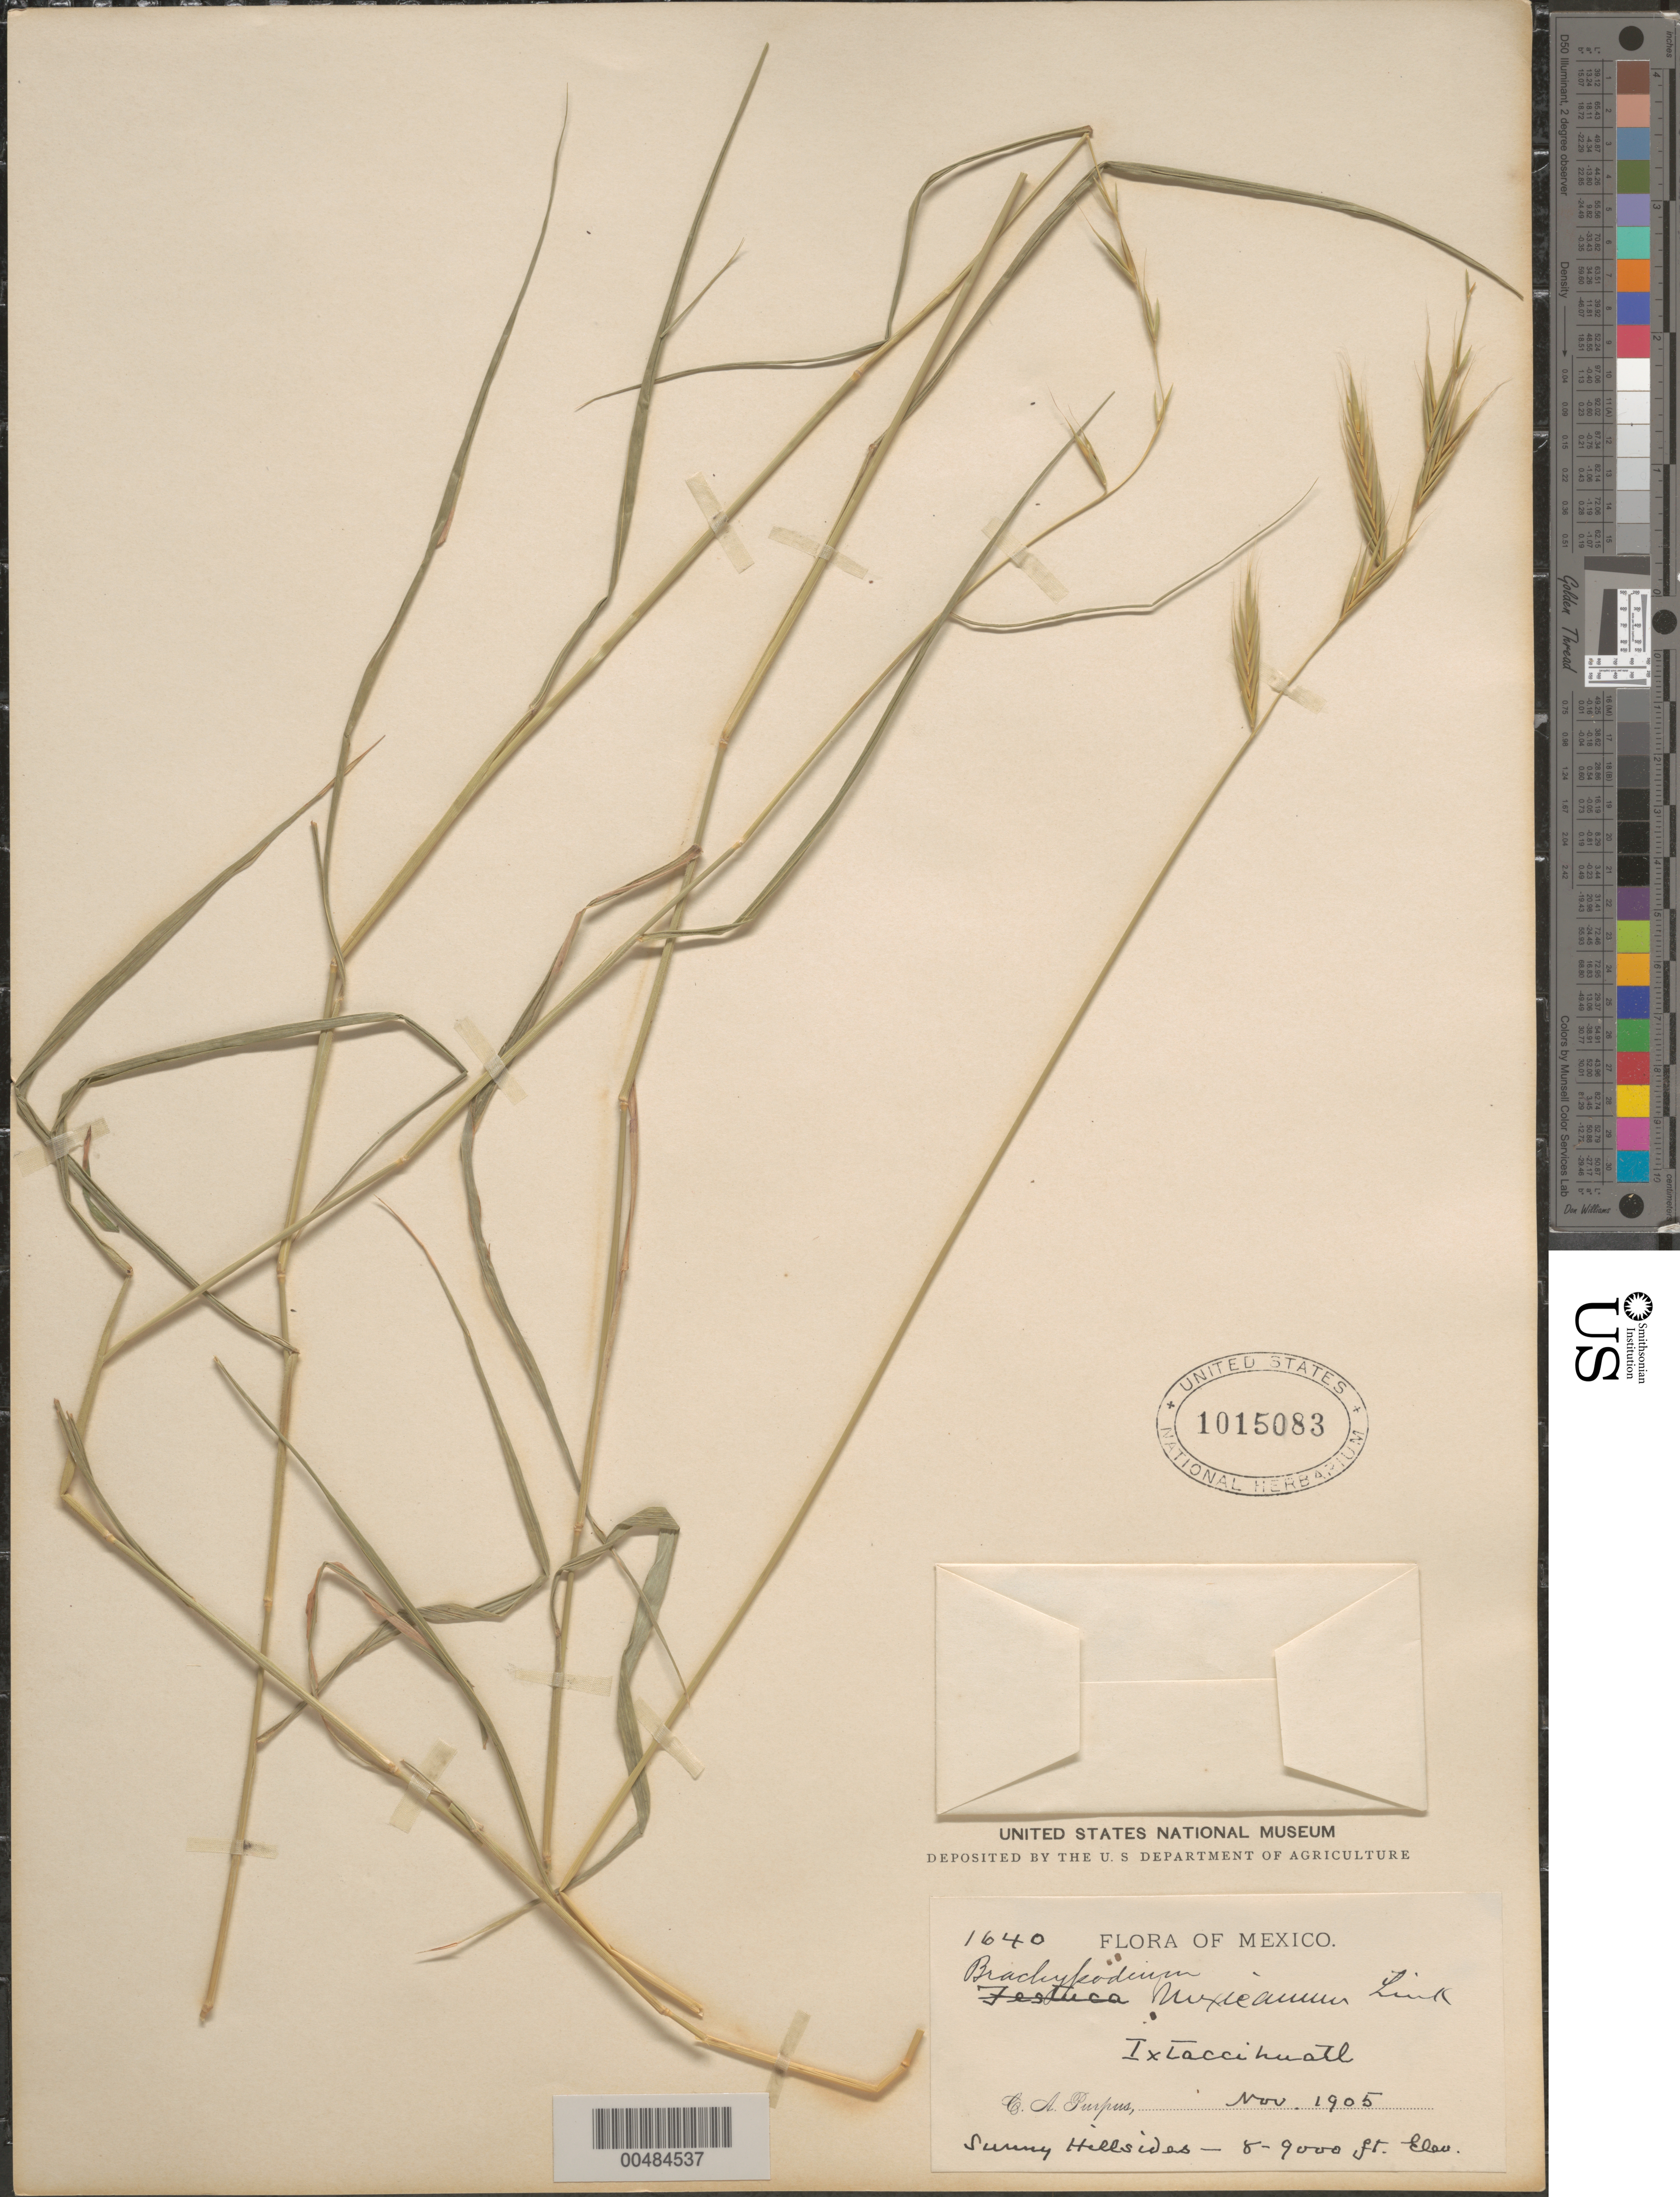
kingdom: Plantae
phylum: Tracheophyta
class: Liliopsida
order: Poales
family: Poaceae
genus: Brachypodium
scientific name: Brachypodium mexicanum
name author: (Roem. & Schult.) Link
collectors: C. A. Purpus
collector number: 1640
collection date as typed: Nov 1905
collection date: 1905-11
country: Mexico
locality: Ixtaccihuatl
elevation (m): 2438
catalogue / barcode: US 1015083